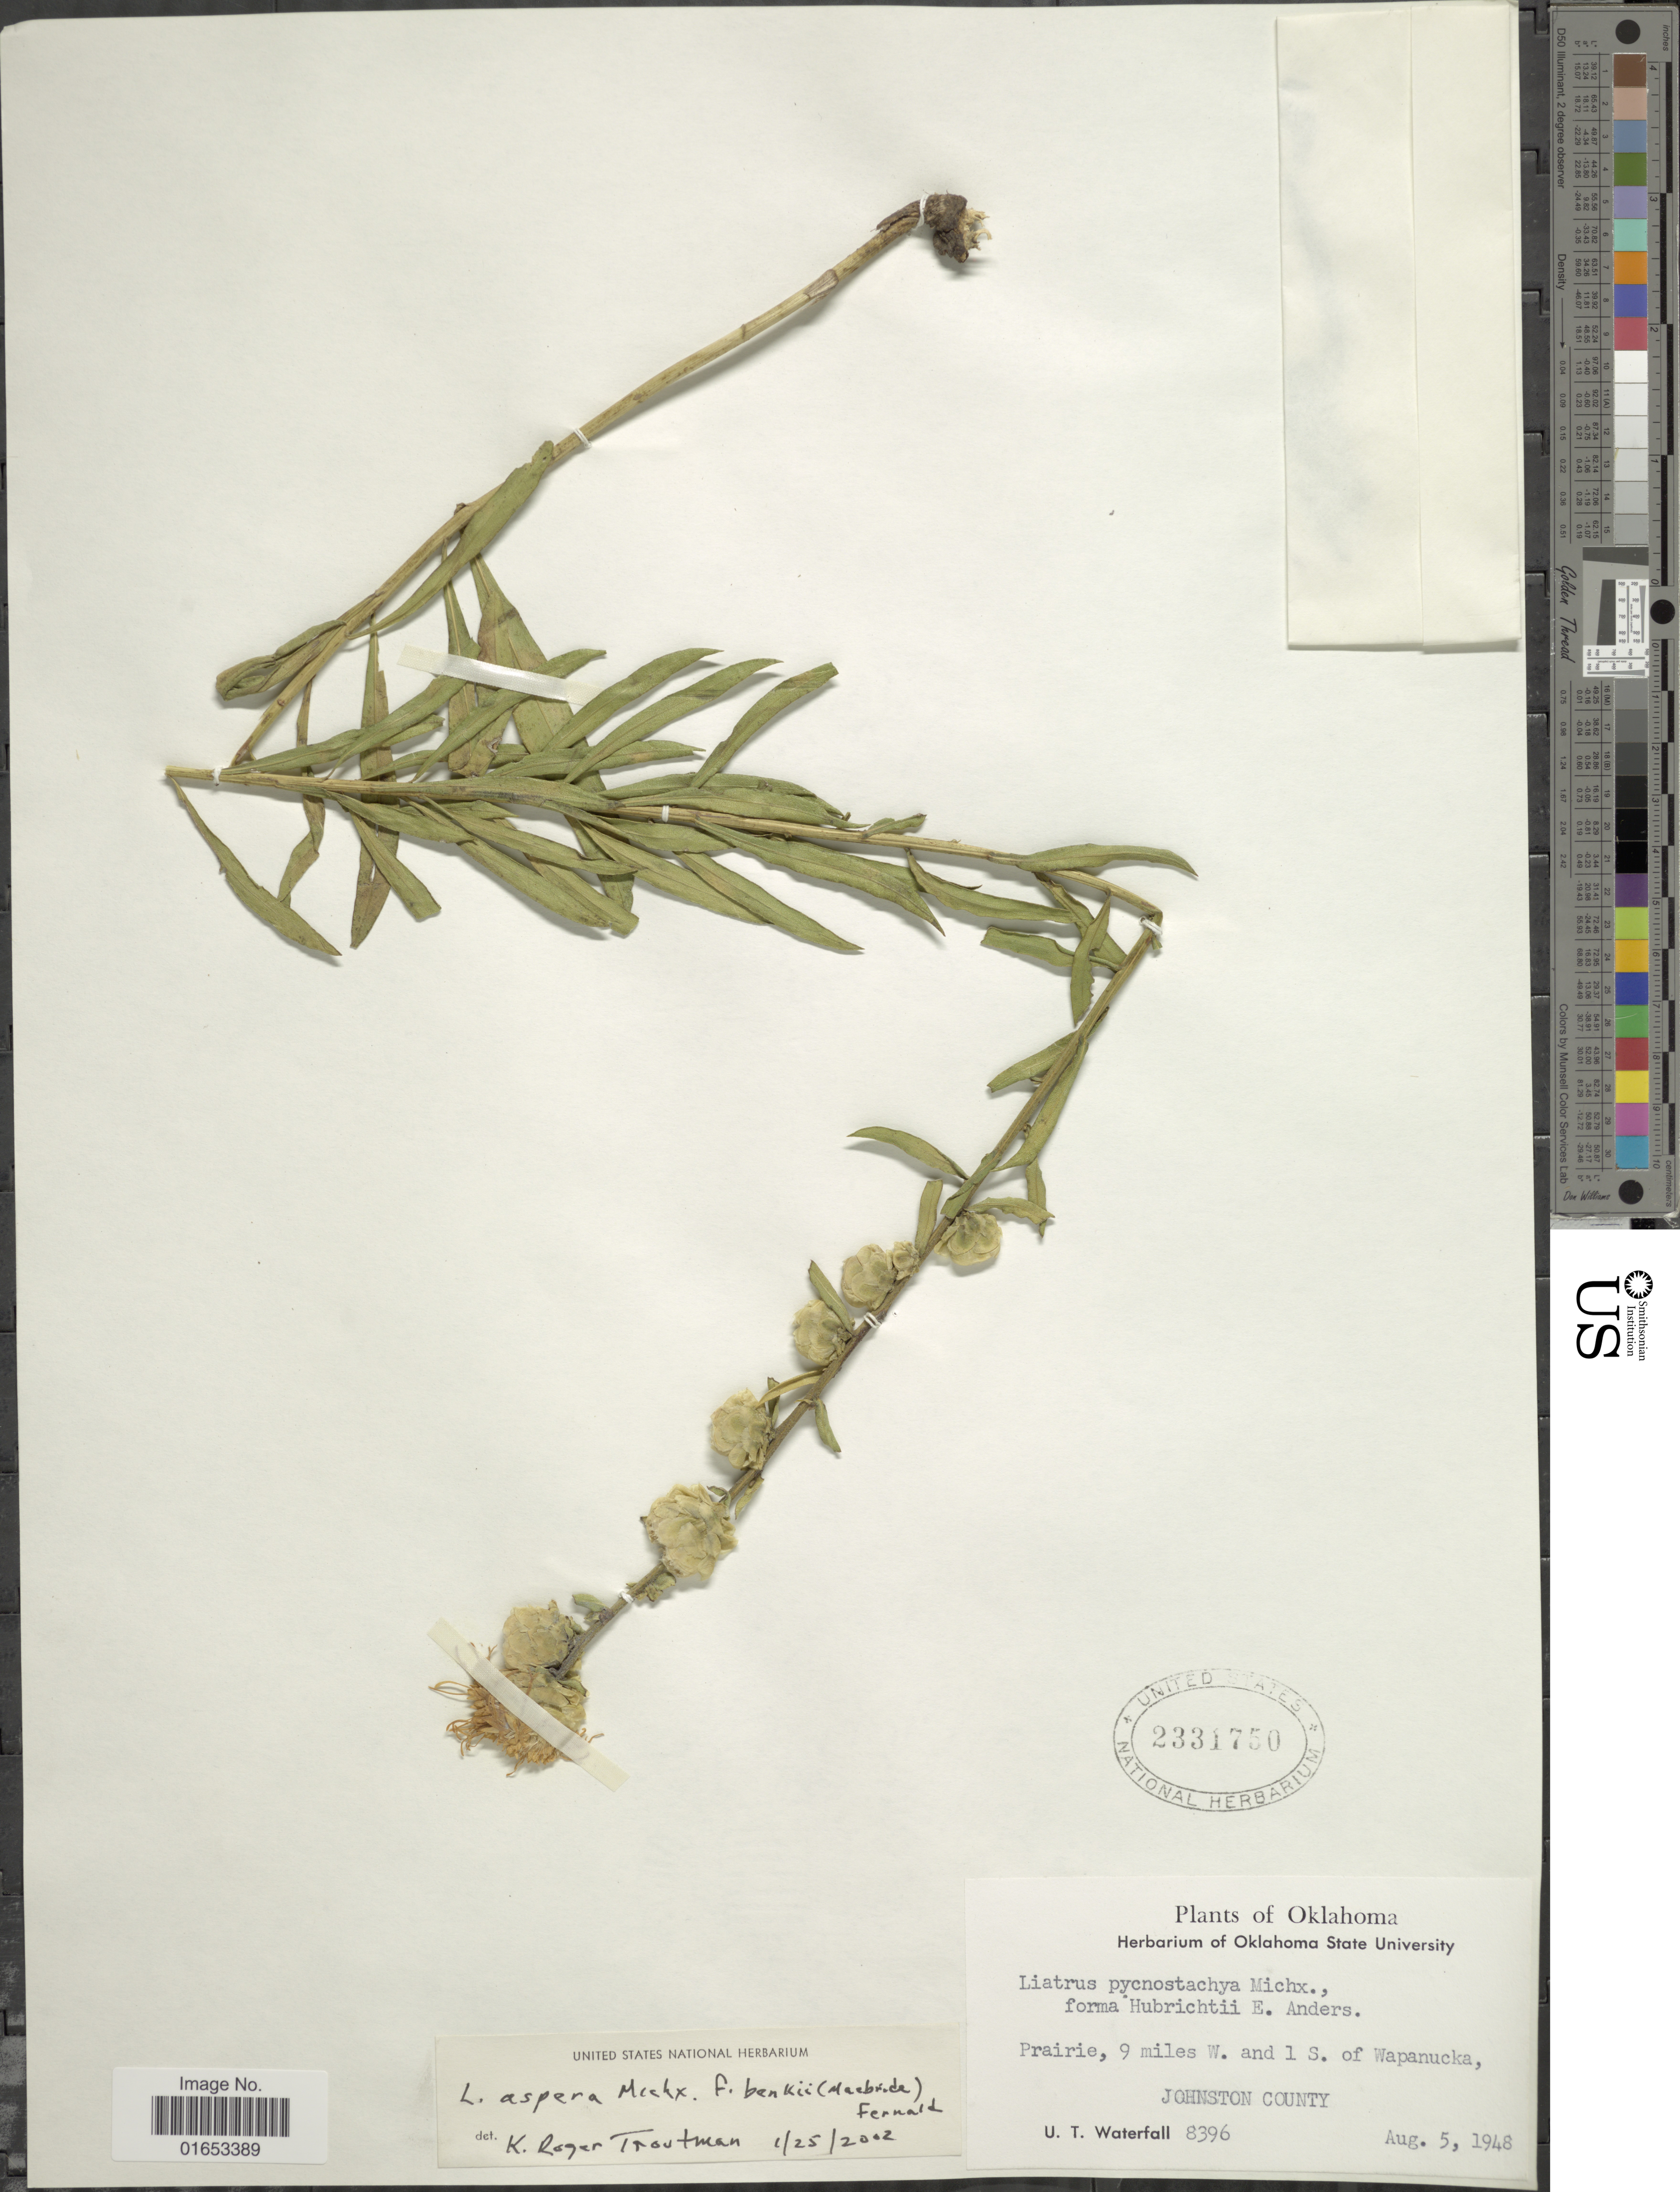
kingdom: Plantae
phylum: Tracheophyta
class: Magnoliopsida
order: Asterales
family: Asteraceae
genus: Liatris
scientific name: Liatris aspera f. benkii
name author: (J.F. Macbr.) Fernald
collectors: U. T. Waterfall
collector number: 8396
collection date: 1948-08-05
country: United States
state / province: Oklahoma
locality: Prairie, 9 miles W. and 1 S of Wapanucka, Johnston County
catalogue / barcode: US 2331750